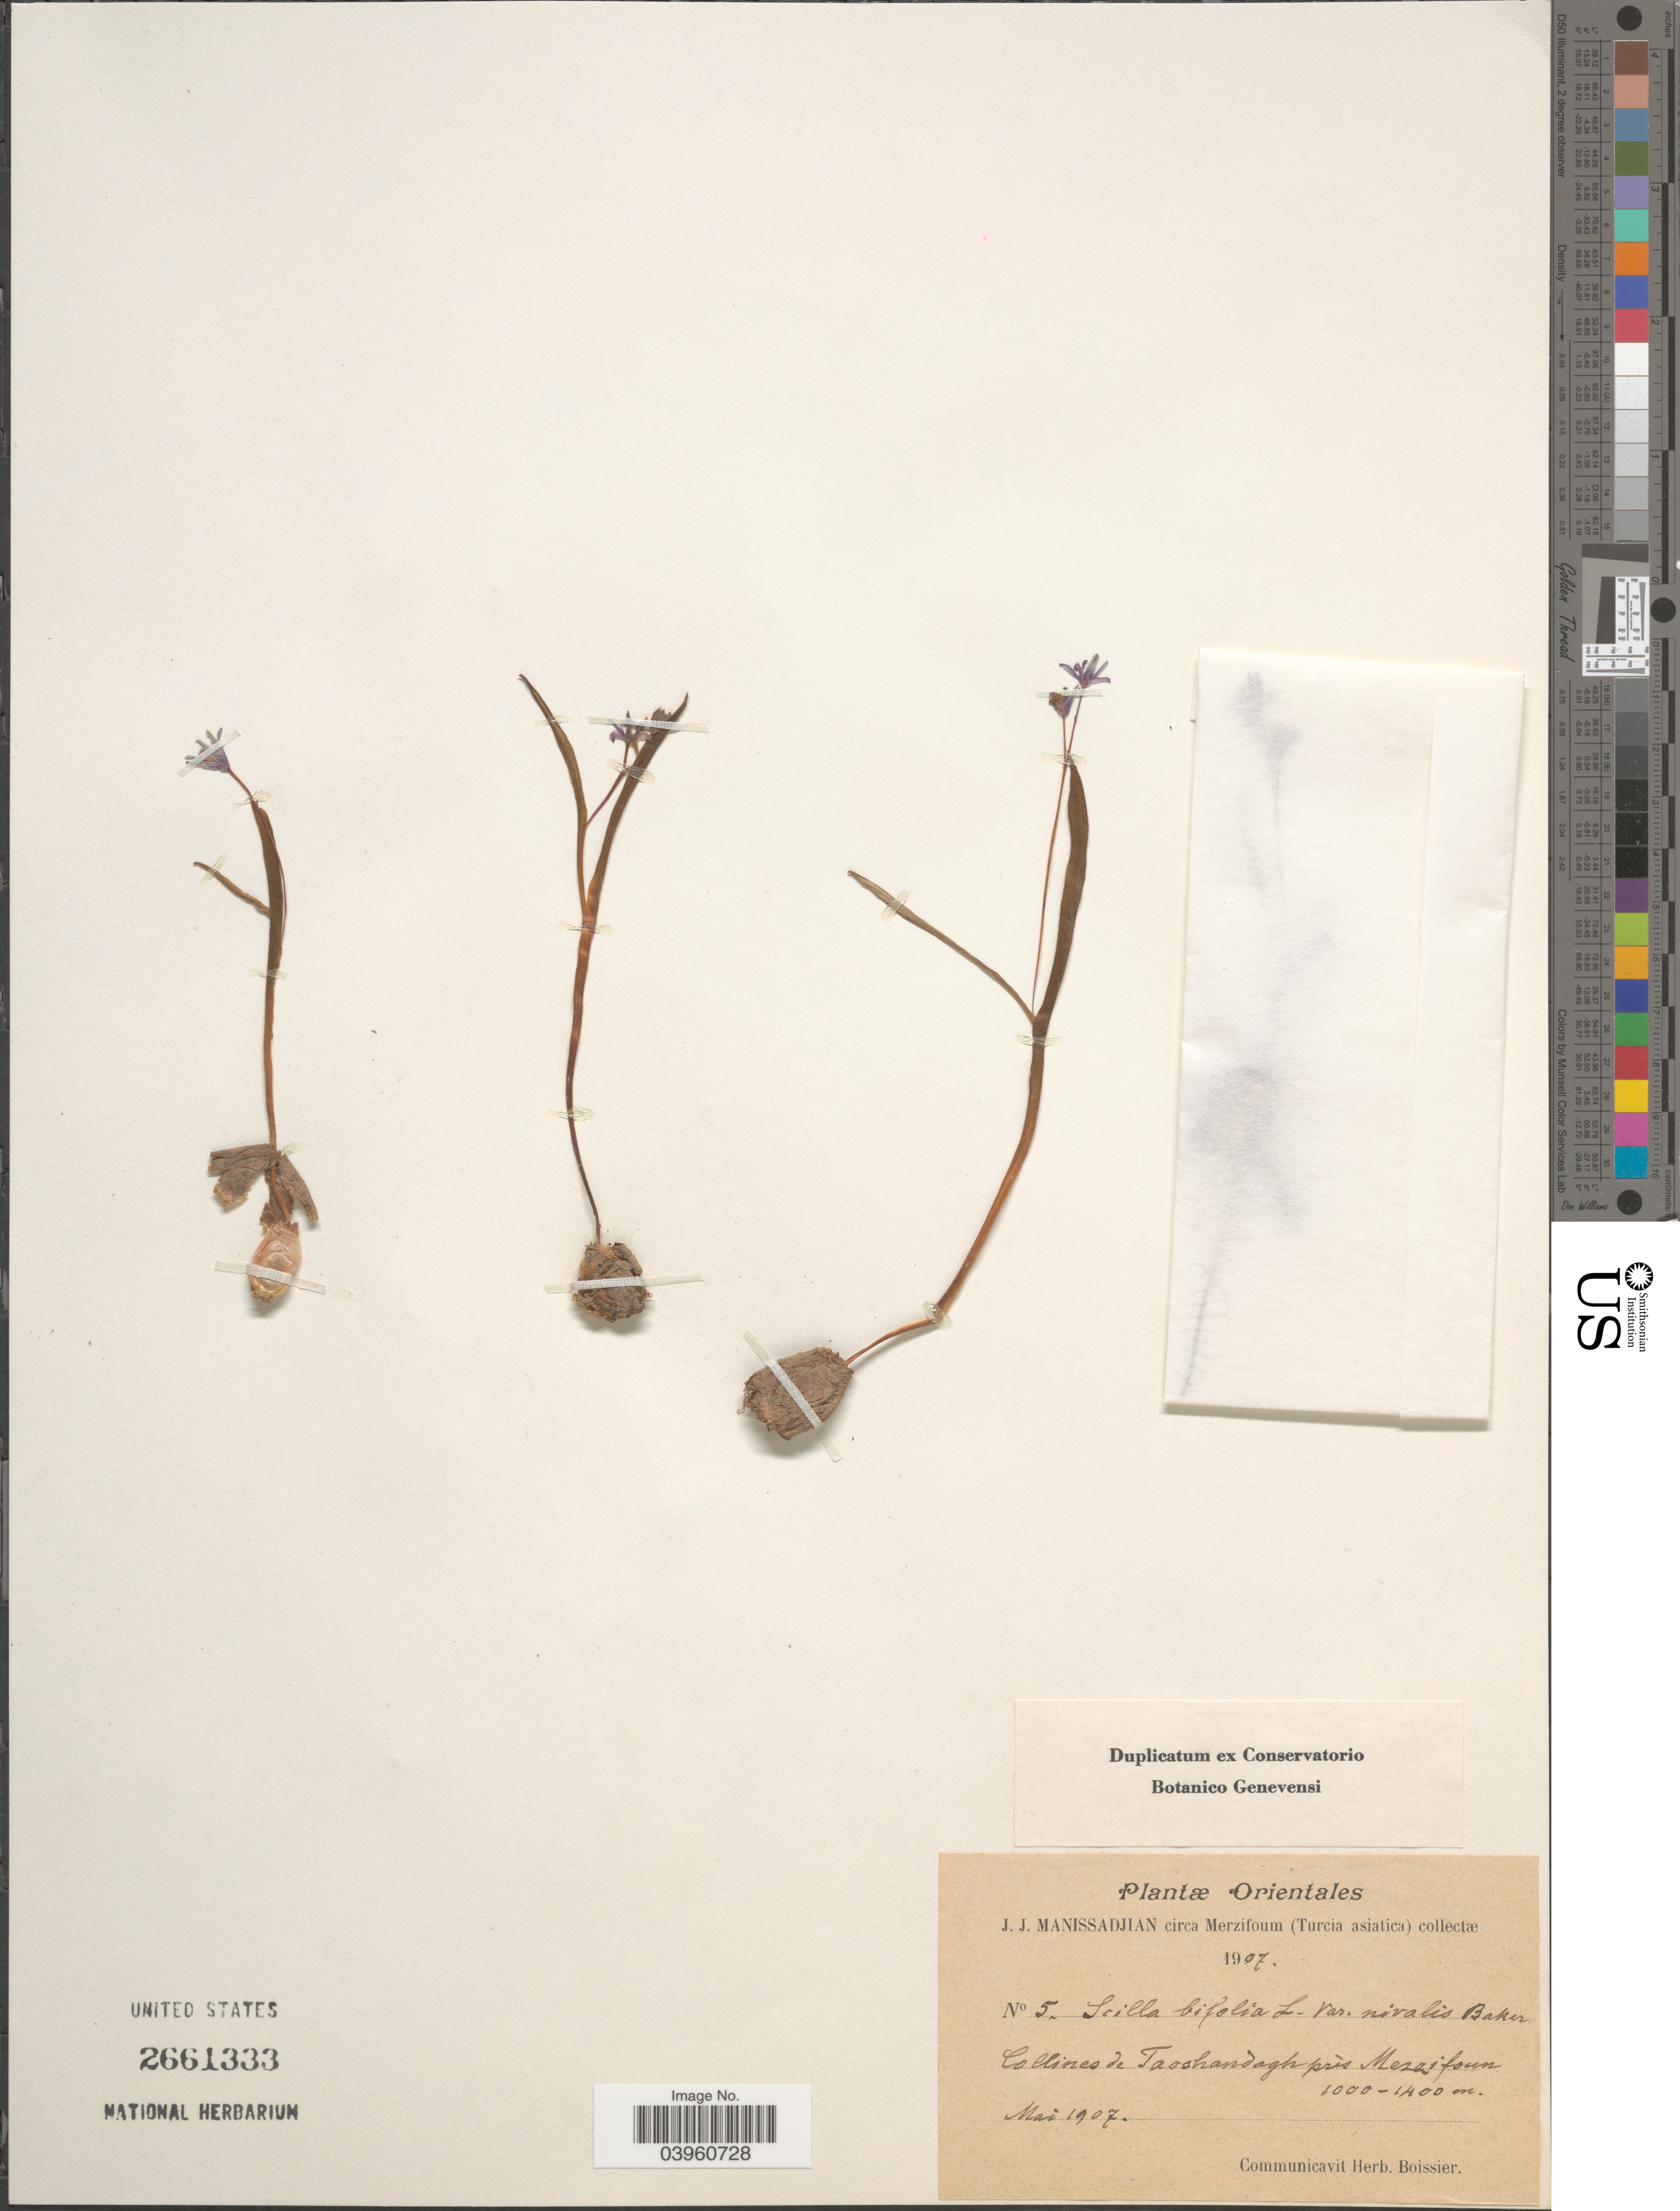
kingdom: Plantae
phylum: Tracheophyta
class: Liliopsida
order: Asparagales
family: Asparagaceae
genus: Scilla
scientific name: Scilla bifolia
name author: L.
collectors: J. Manissadjian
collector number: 5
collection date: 1907-05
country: Turkey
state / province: Amasya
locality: Orientales. Collines de Taoshandagh près Mezzifoun.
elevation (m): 1000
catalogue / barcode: US 2661333